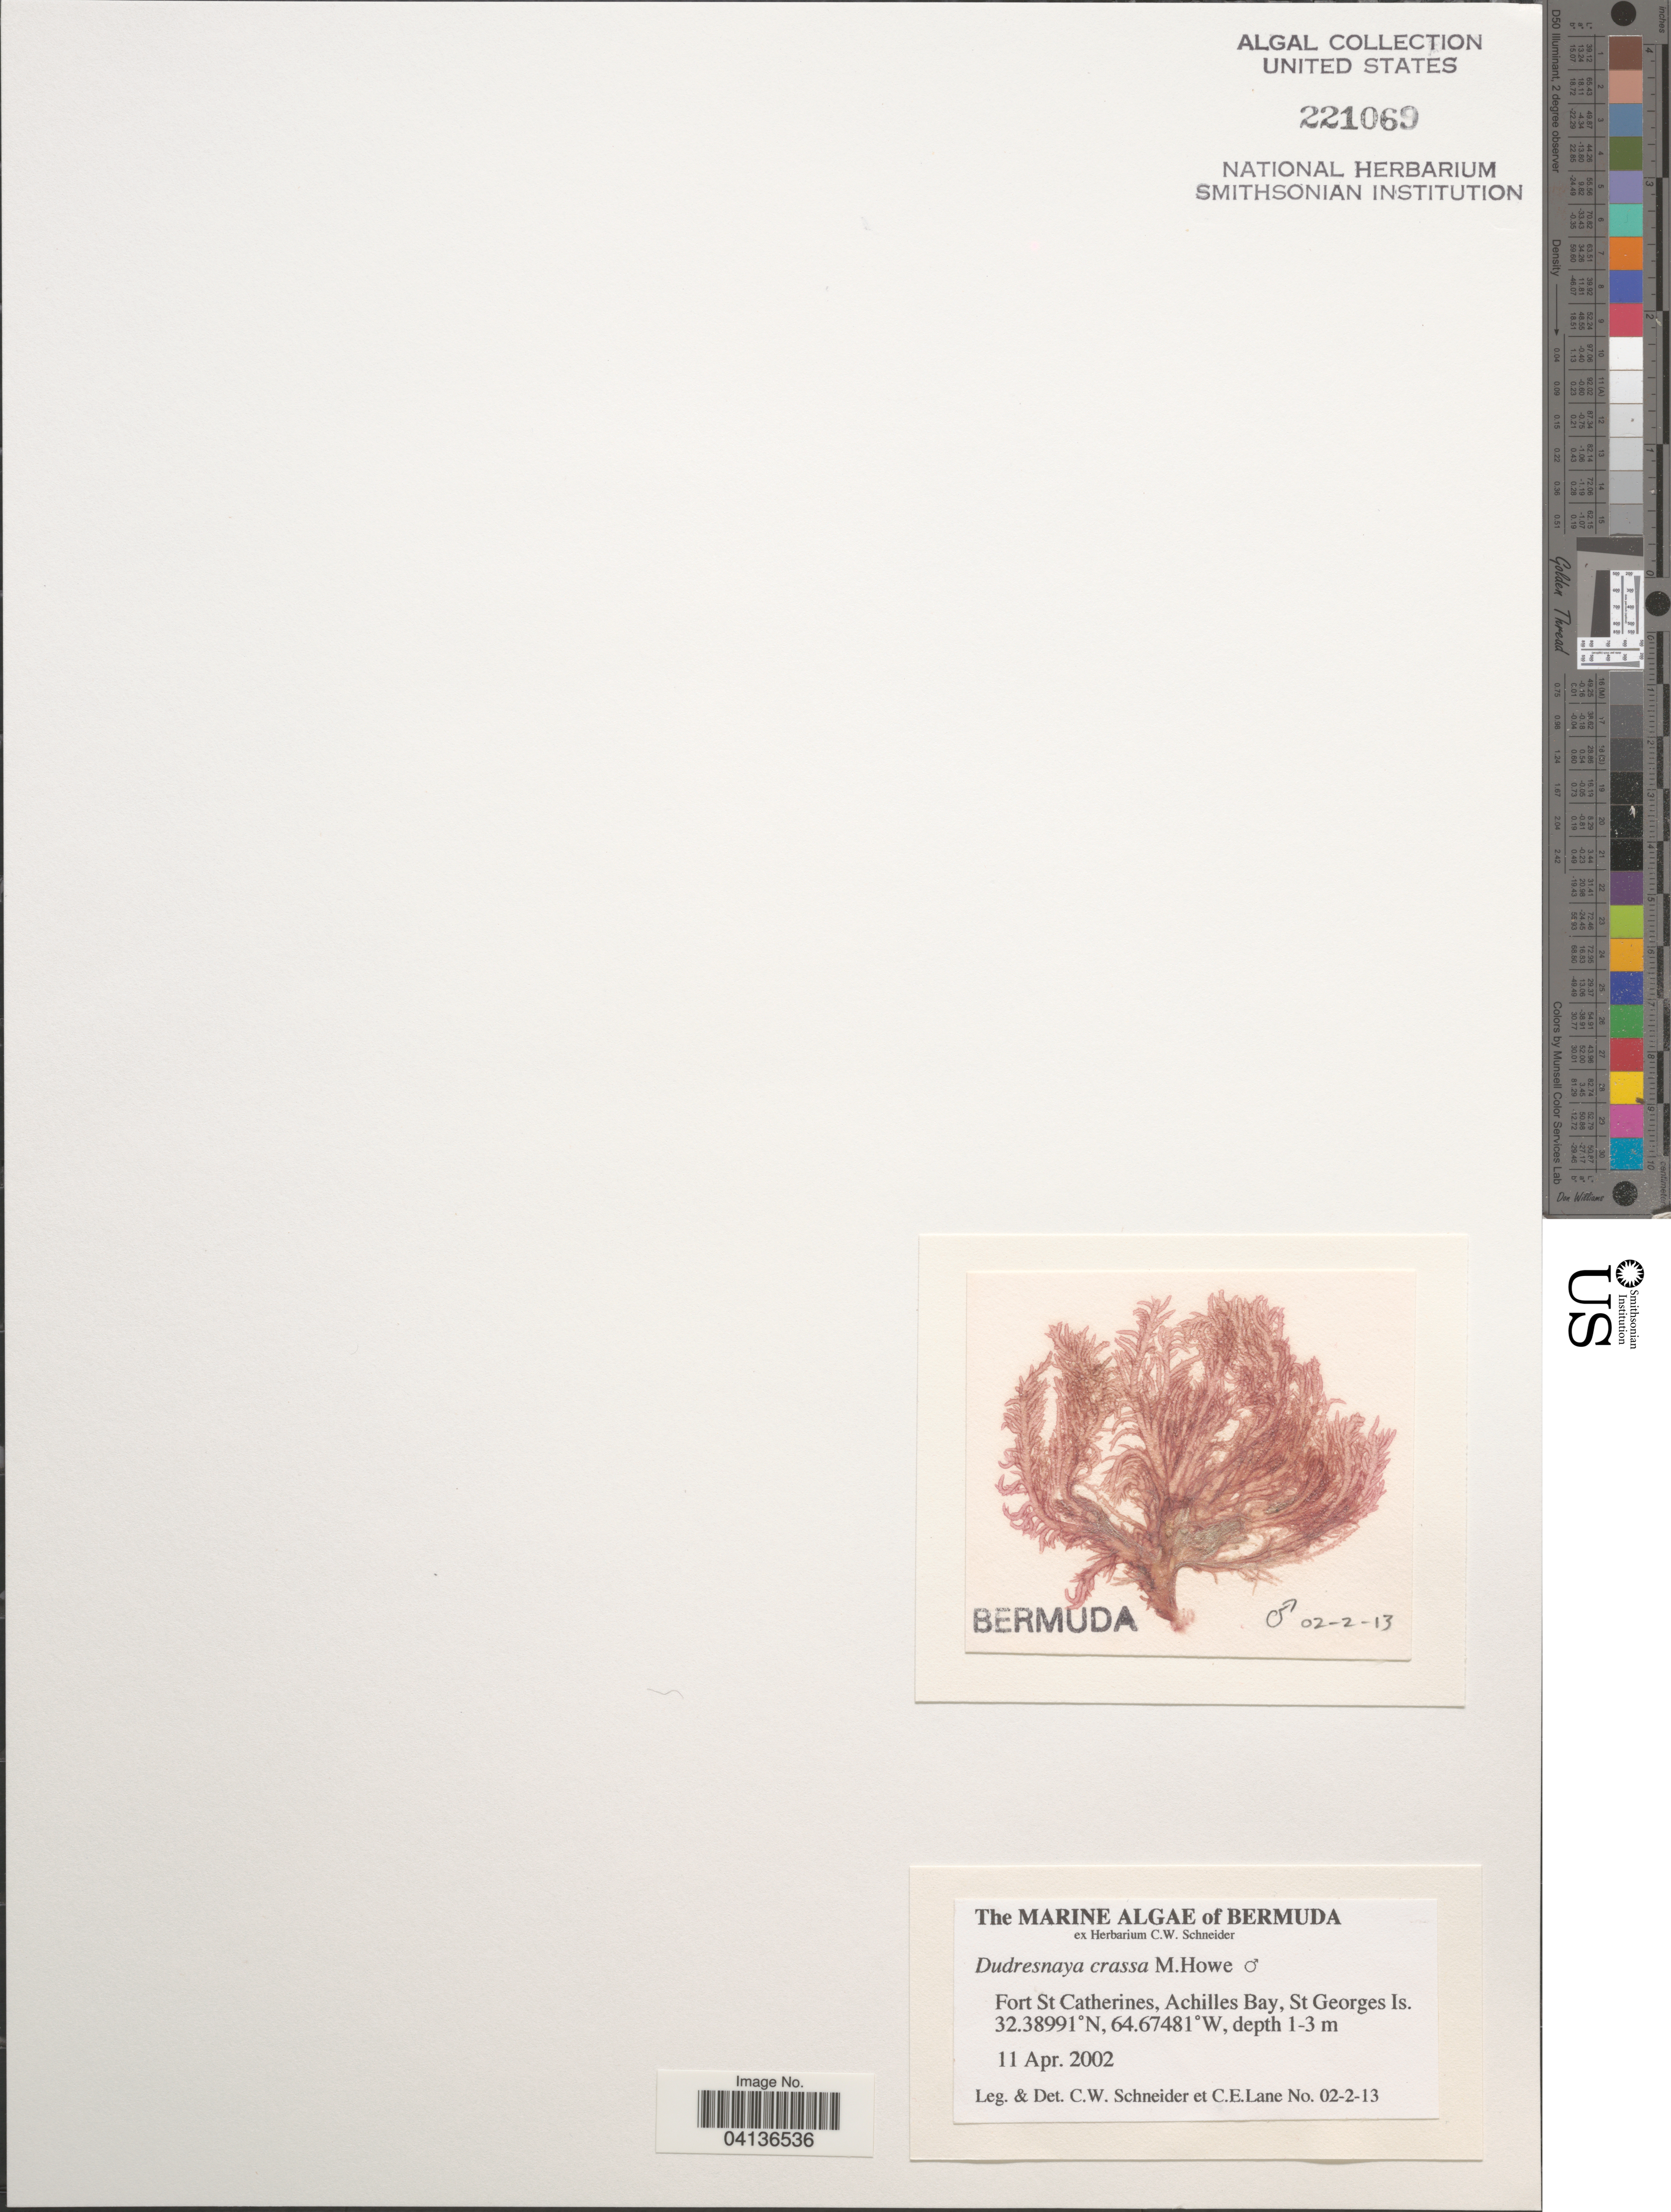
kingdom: Plantae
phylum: Rhodophyta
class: Florideophyceae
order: Gigartinales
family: Dumontiaceae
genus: Dudresnaya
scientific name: Dudresnaya crassa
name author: M. Howe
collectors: C. W.Schneider & C. E. Lane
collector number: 02-2-13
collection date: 2002-04-11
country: Bermuda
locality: Fort St Catherines, Achilles Bay, St Georges Is.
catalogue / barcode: US 221069